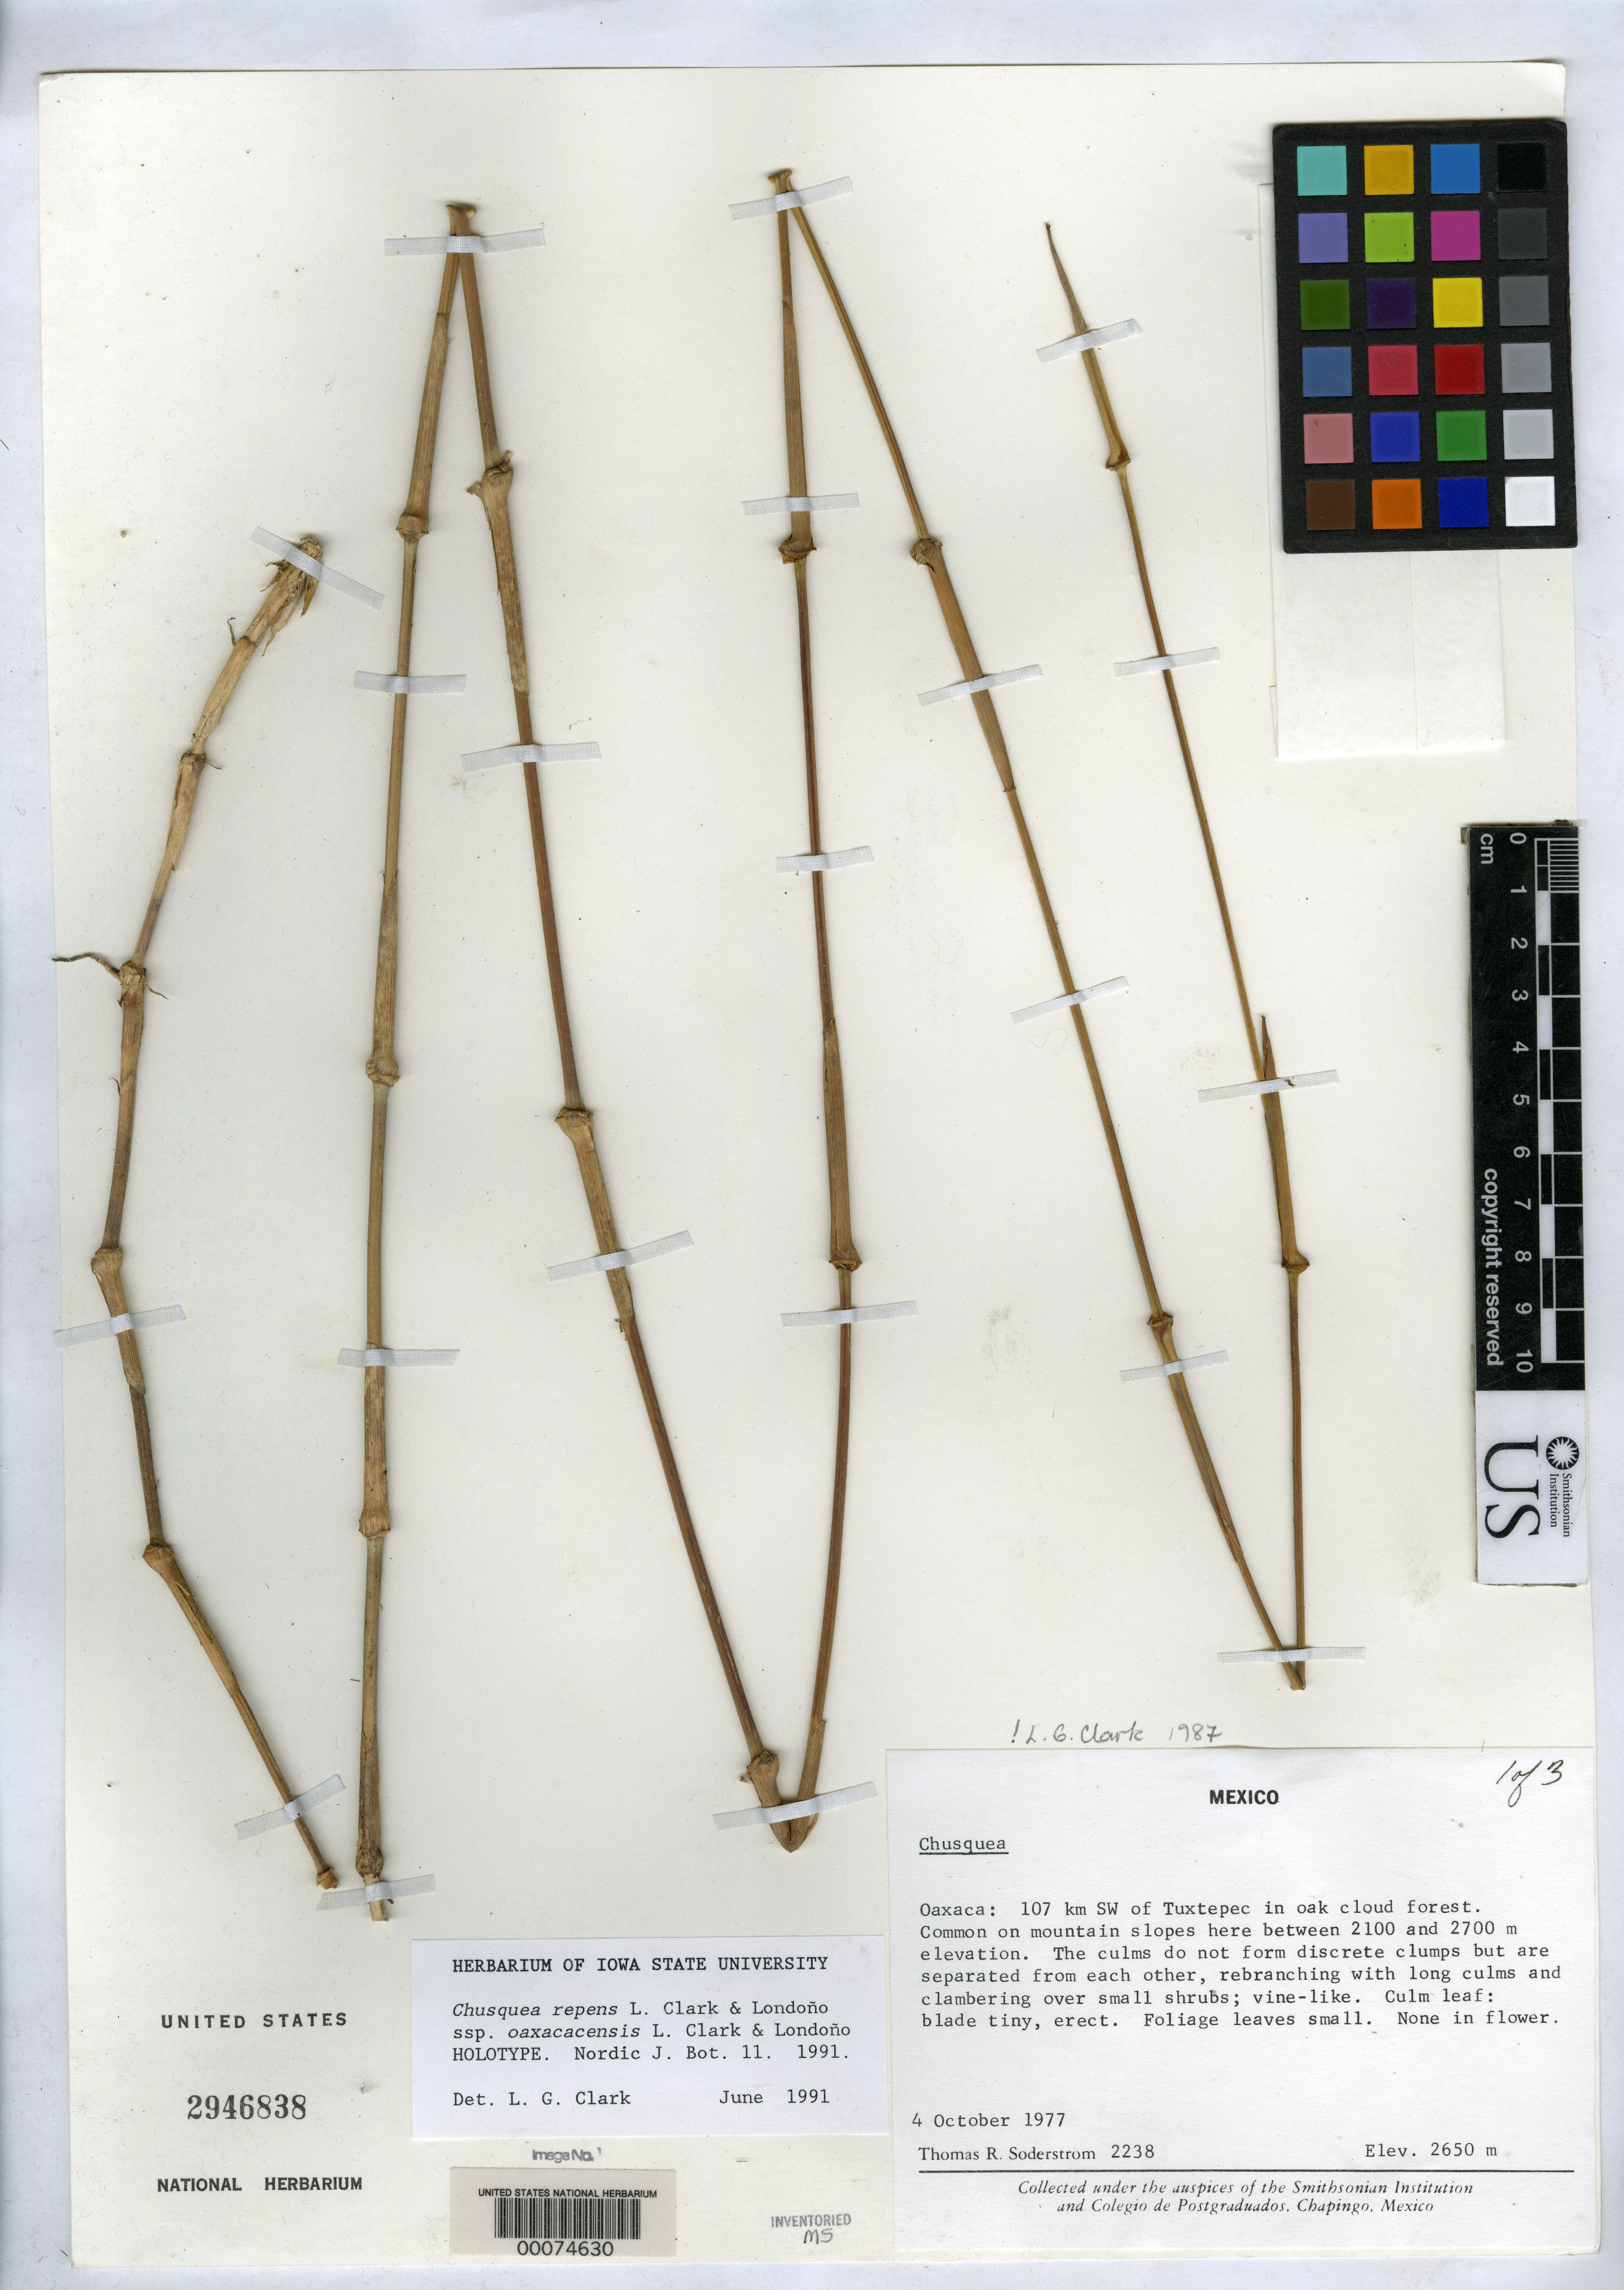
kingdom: Plantae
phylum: Tracheophyta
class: Liliopsida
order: Poales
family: Poaceae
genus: Chusquea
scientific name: Chusquea repens subsp. oaxacacensis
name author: L.G. Clark & Londoño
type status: Holotype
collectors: T. R. Soderstrom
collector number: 2238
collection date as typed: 04 Oct 1977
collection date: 1977-10-04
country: Mexico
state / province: Oaxaca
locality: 107 km SW of Tuxtepec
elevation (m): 2100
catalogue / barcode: US 2946838